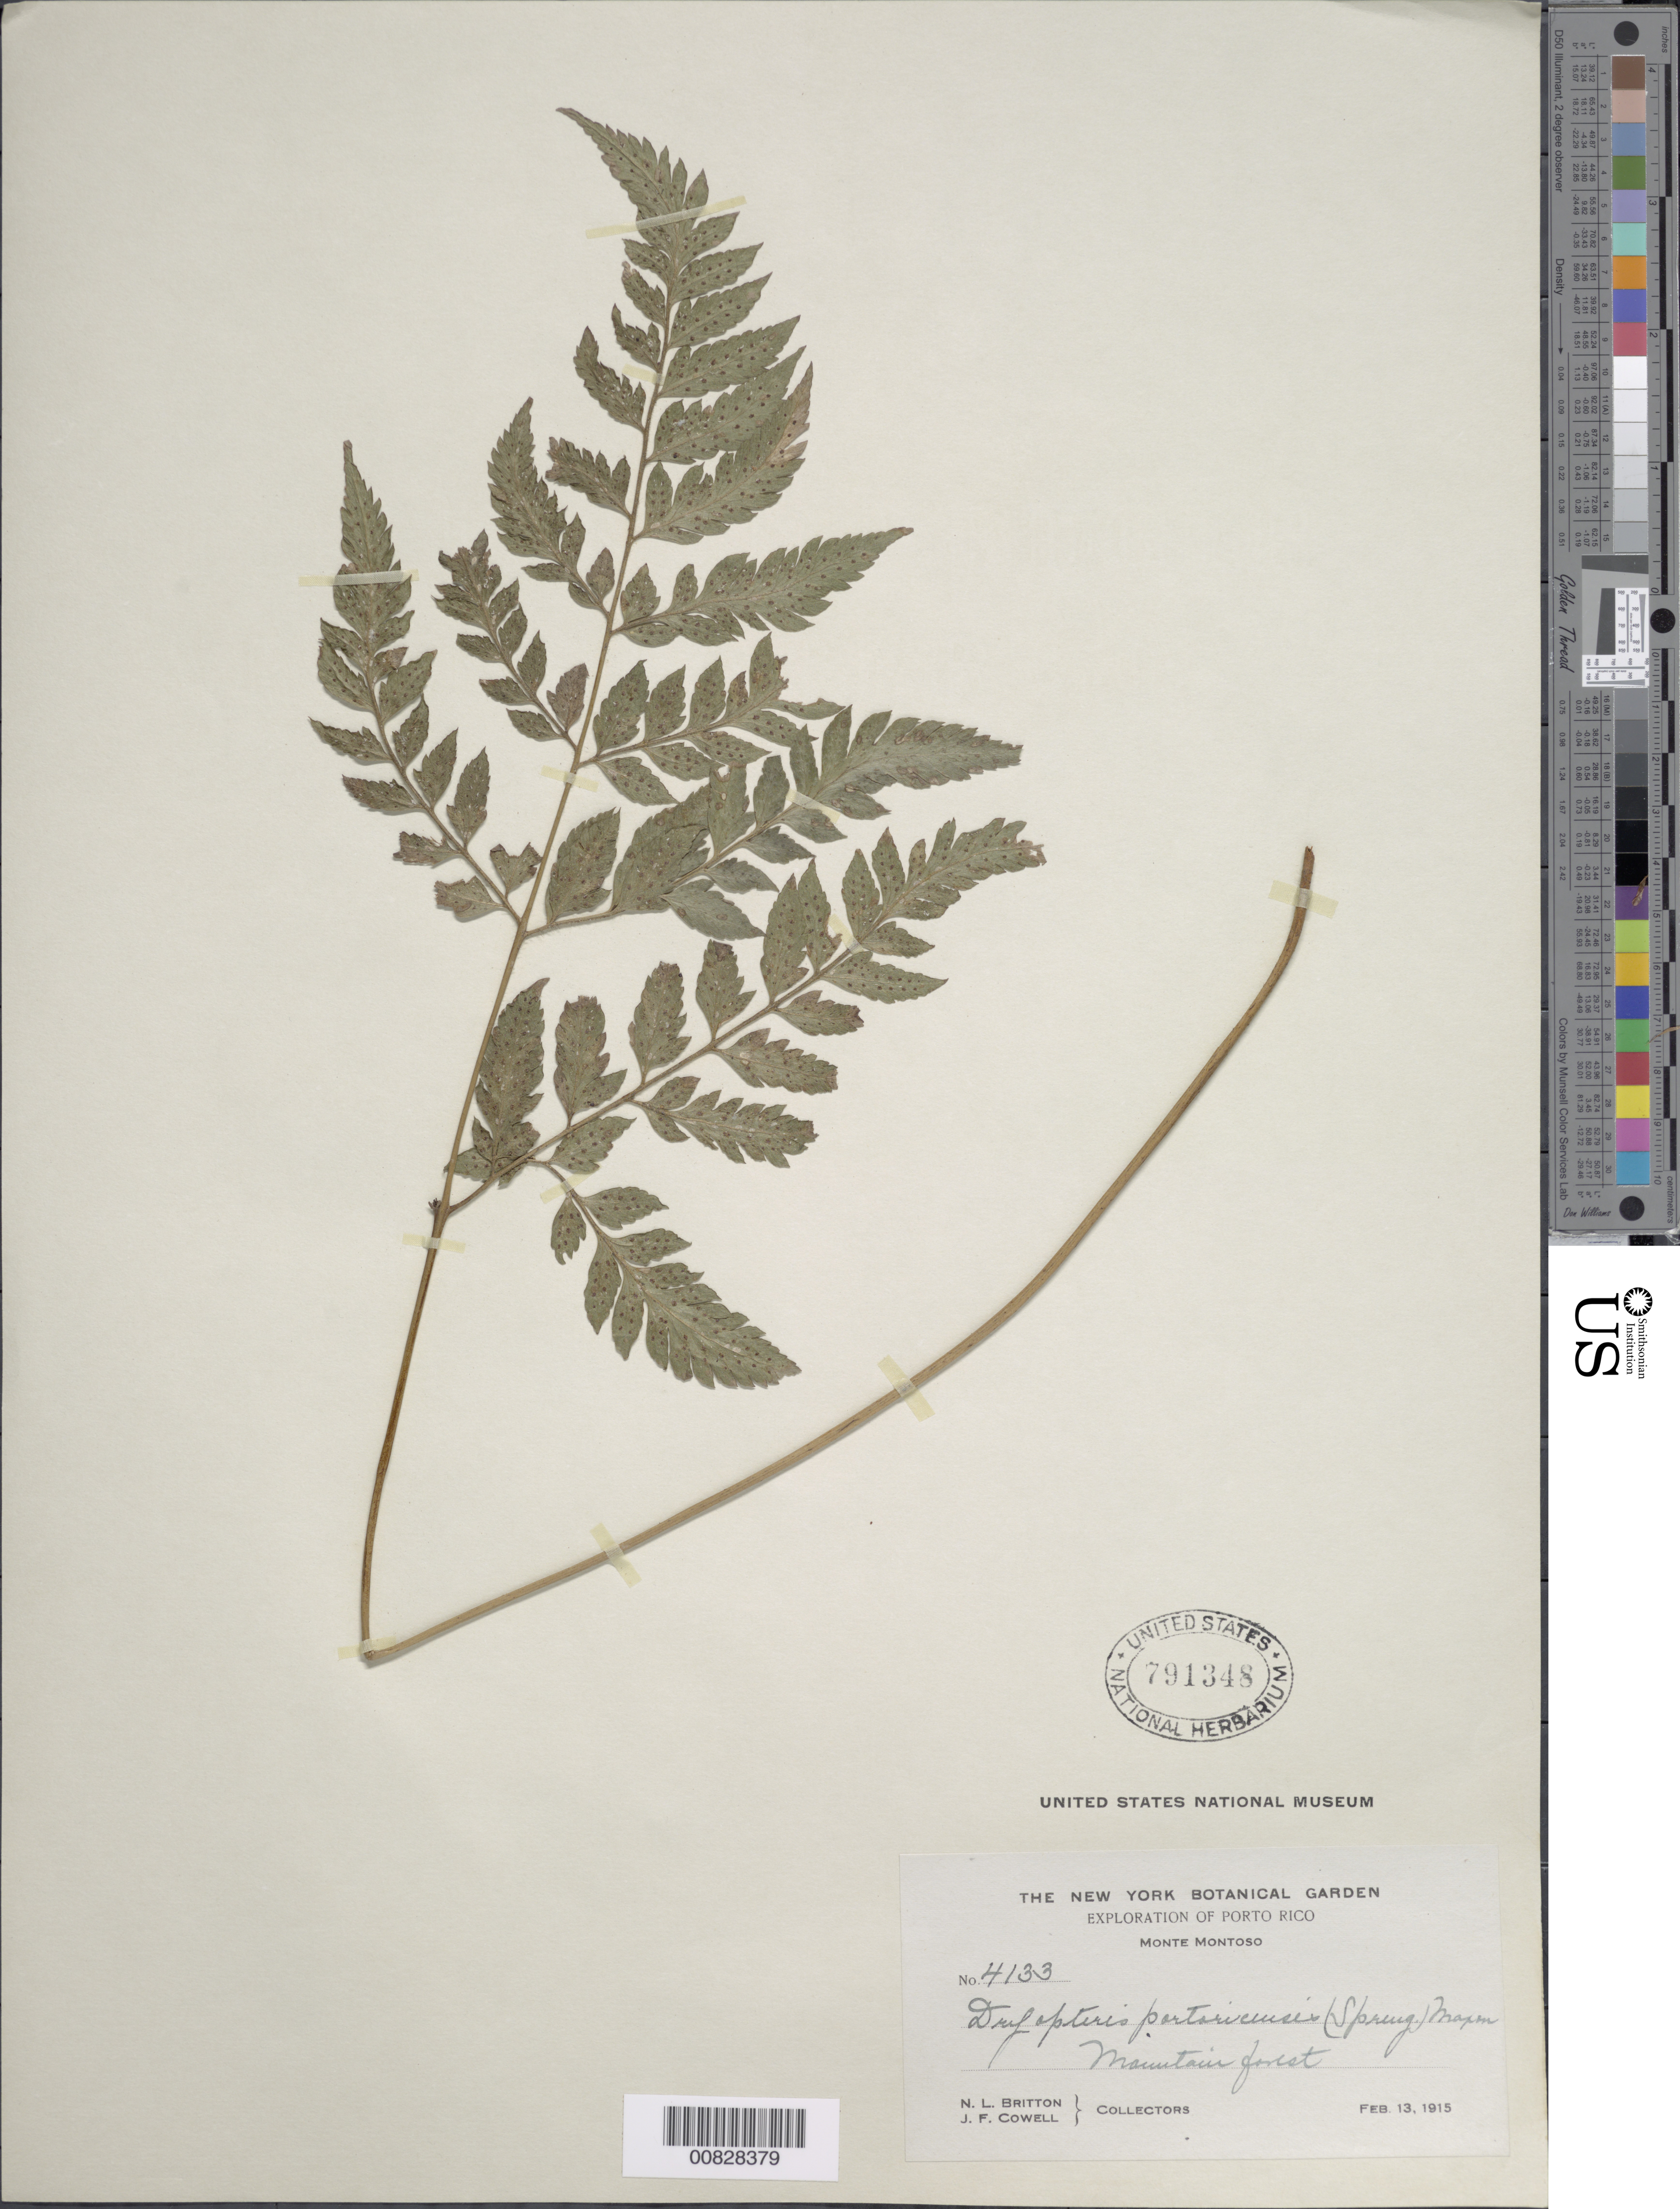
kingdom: Plantae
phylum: Tracheophyta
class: Polypodiopsida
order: Polypodiales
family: Dryopteridaceae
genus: Polystichopsis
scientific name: Polystichopsis chaerophylloides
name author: (Poir.) C.V. Morton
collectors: N. Britton & J. F. Cowell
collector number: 4133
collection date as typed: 13 Feb 1915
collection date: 1915-02-13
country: Puerto Rico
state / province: Maricao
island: Puerto Rico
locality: Monte Montoso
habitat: Mountain forest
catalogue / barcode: US 791348